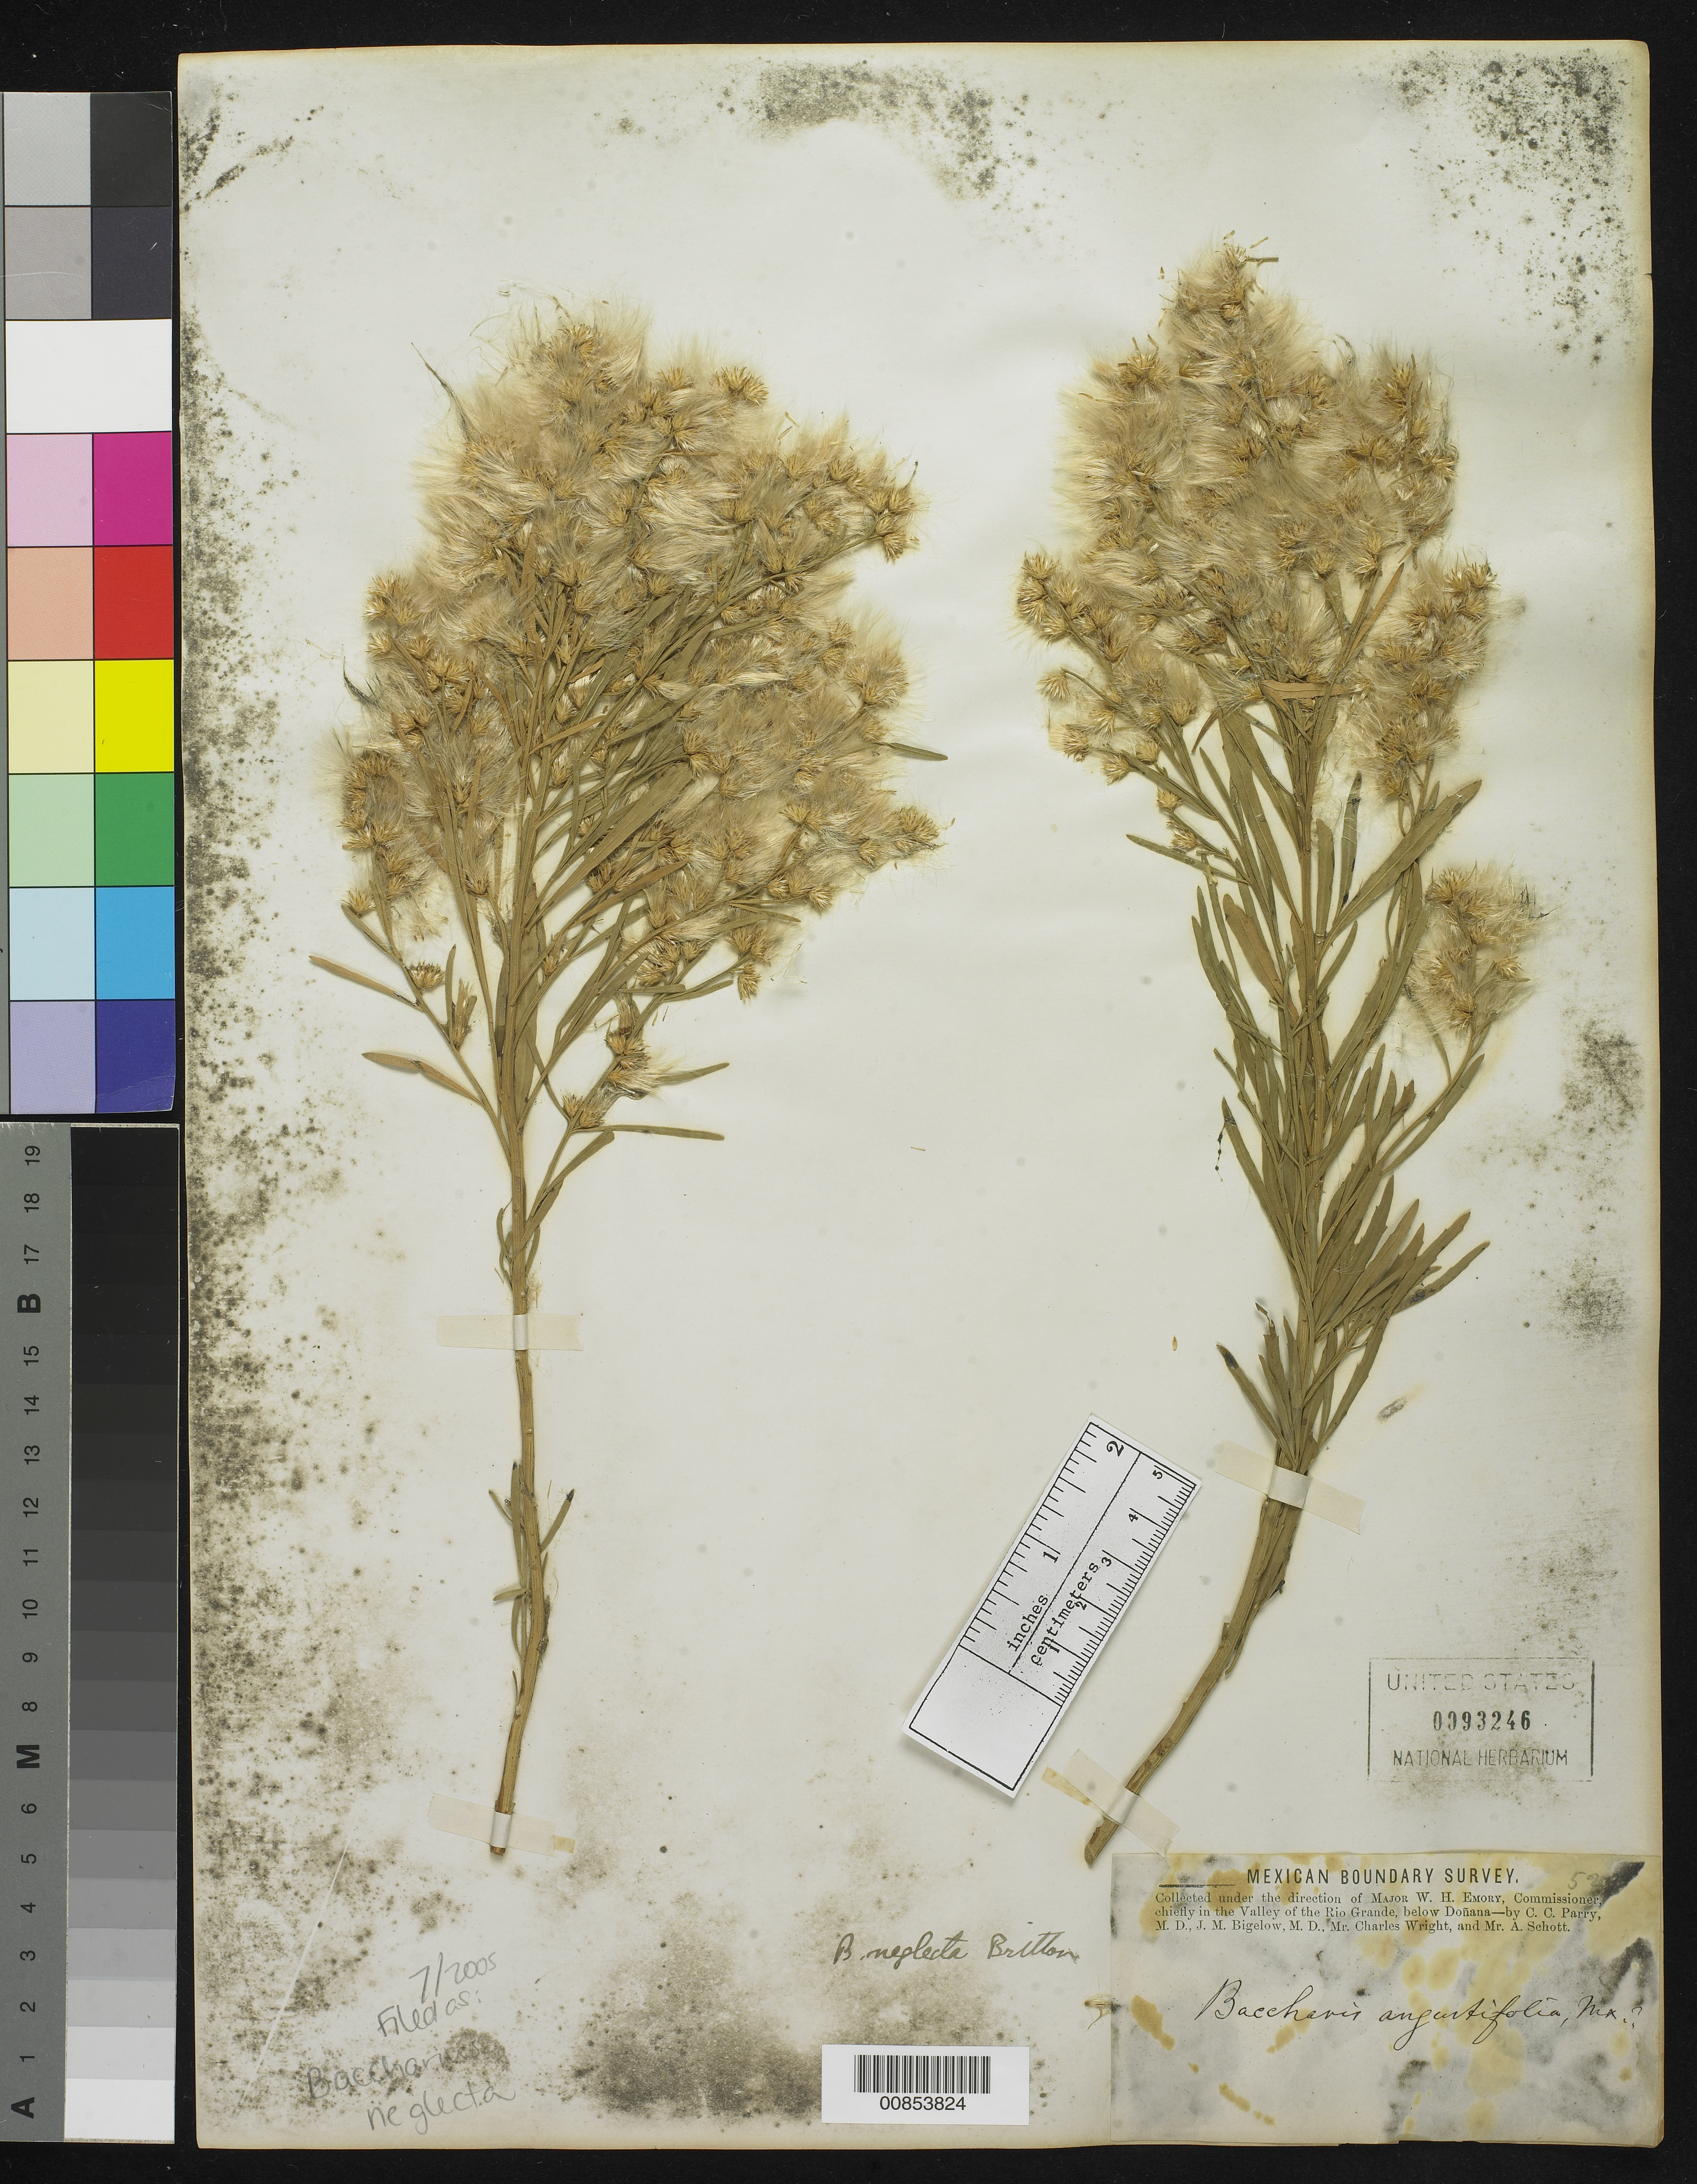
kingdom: Plantae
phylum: Tracheophyta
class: Magnoliopsida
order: Asterales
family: Asteraceae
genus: Baccharis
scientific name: Baccharis neglecta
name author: Britton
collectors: C. C. Parry, J. M. Bigelow, C. Wright & A. C. V. Schott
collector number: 529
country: United States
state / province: New Mexico / Texas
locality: Valley of the Rio Grande, below Doñana.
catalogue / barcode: US 93246